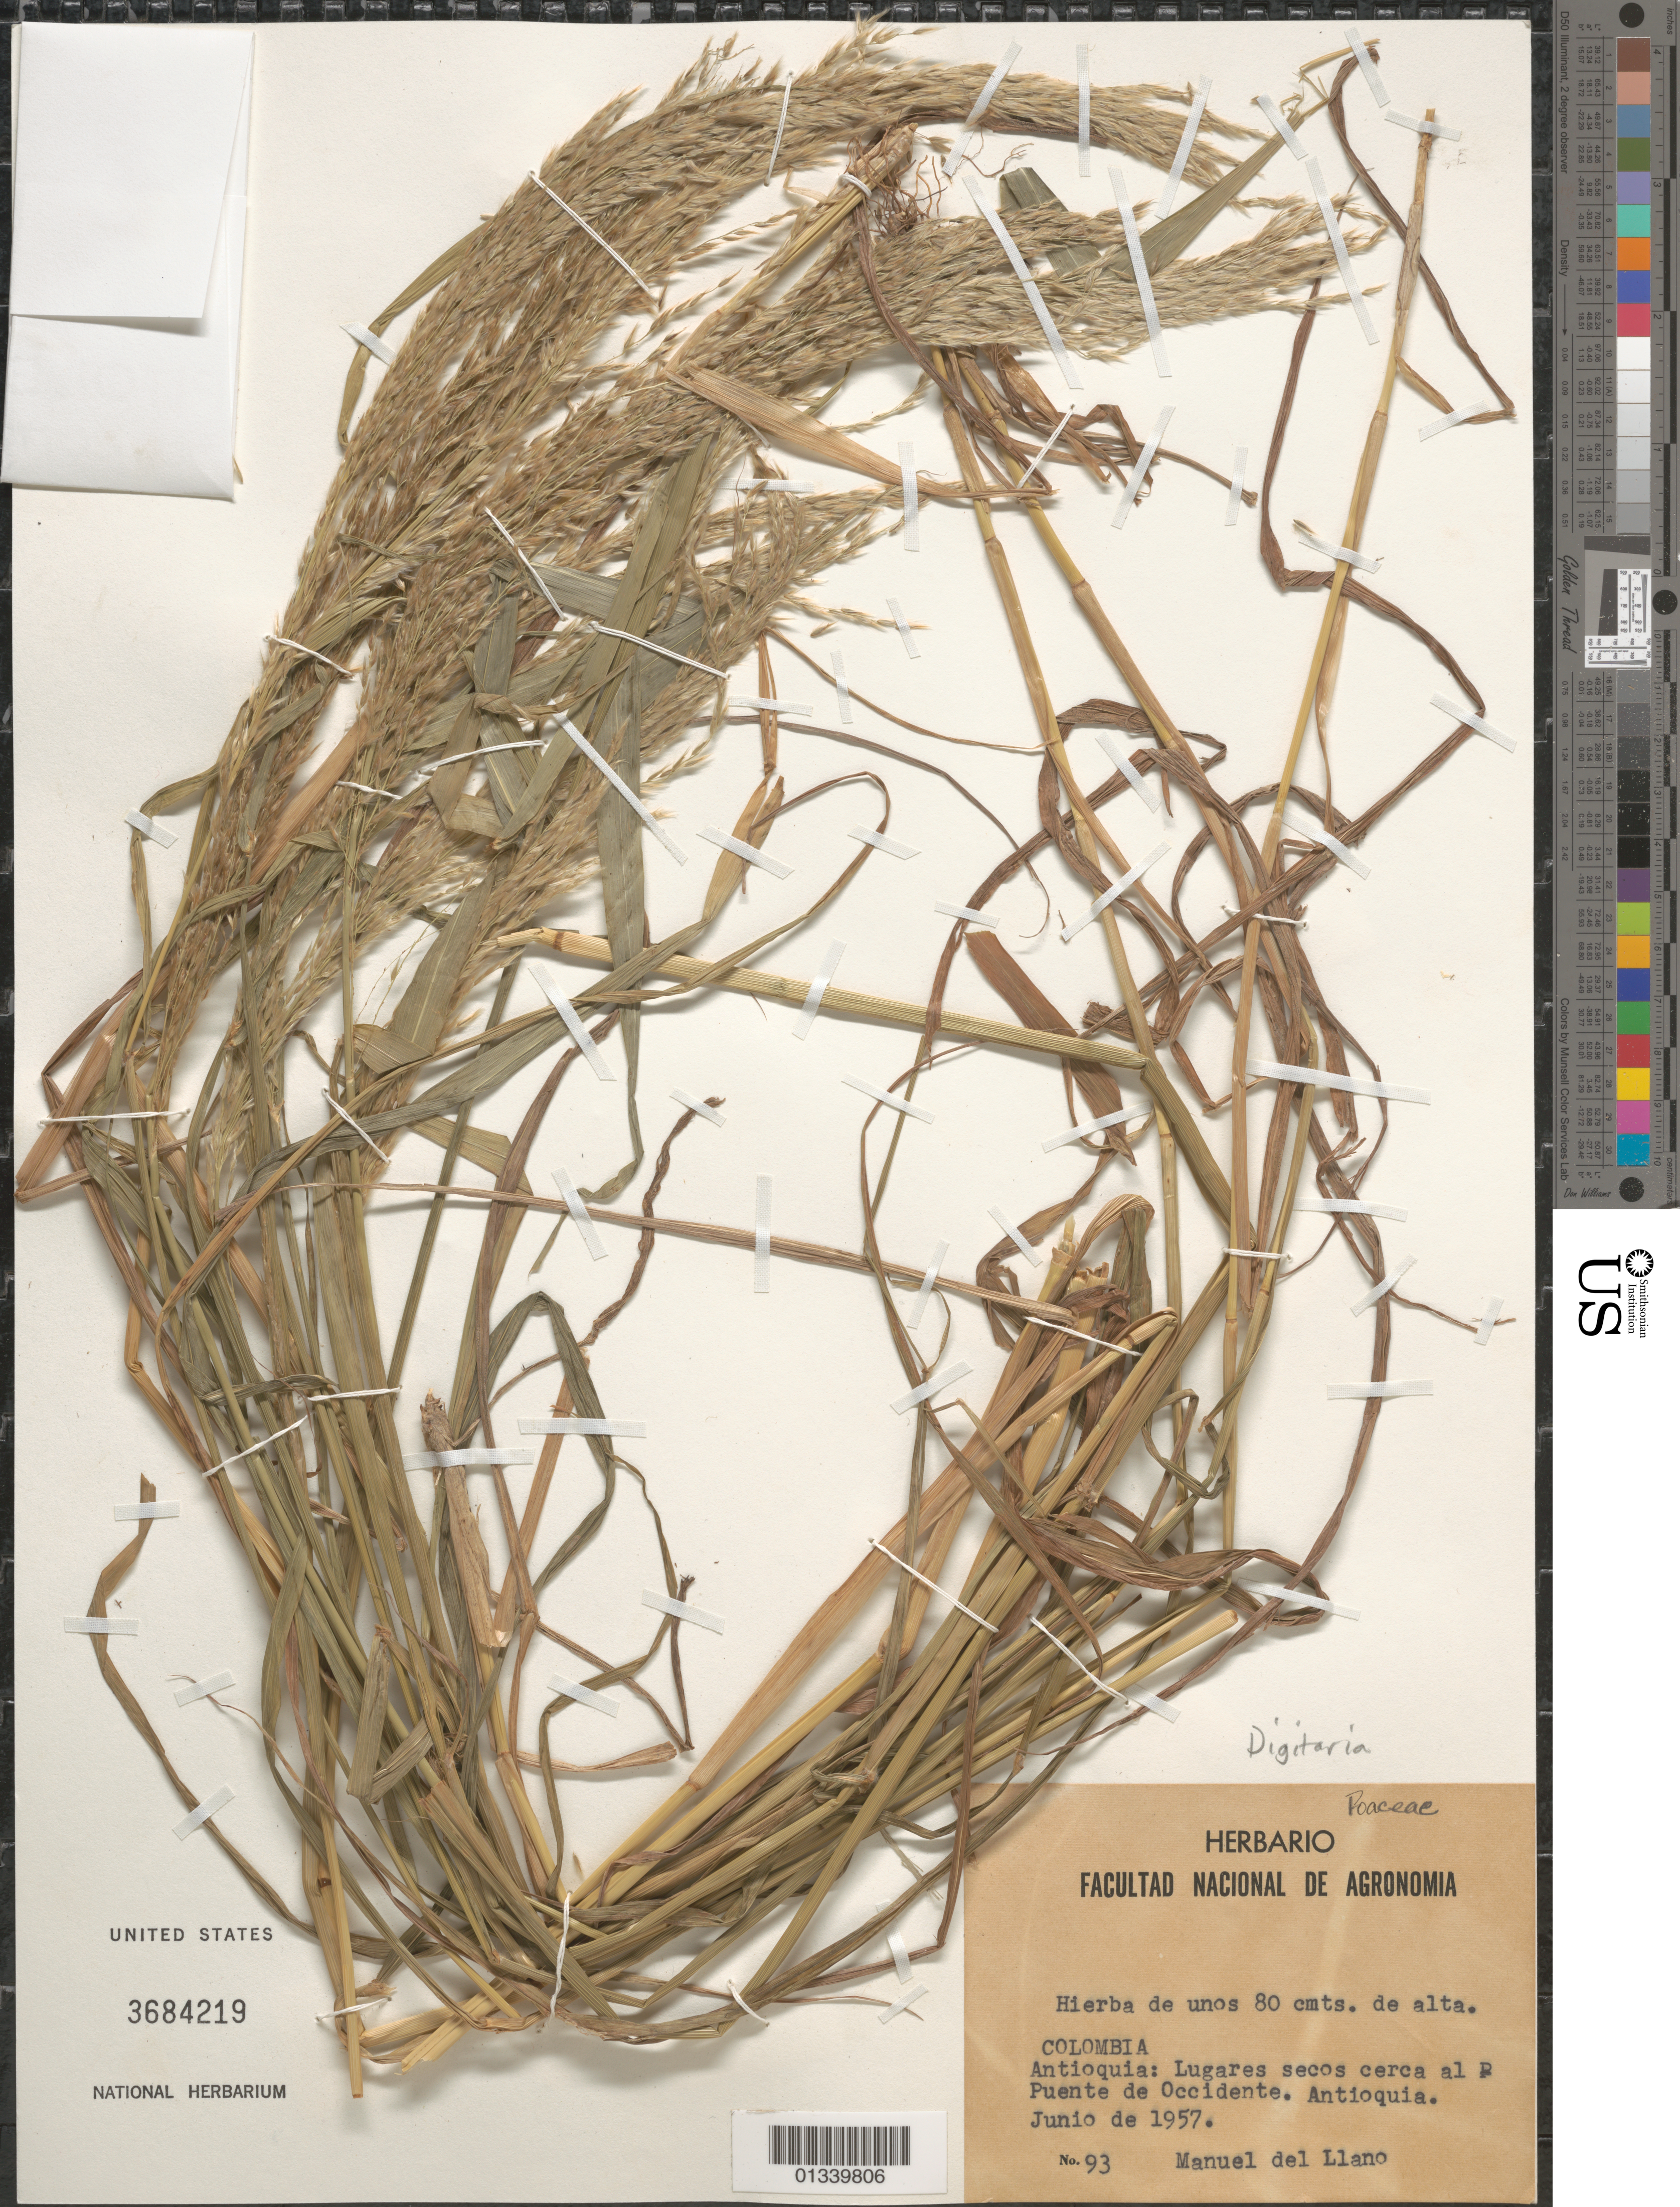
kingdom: Plantae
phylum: Tracheophyta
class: Liliopsida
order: Poales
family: Poaceae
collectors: M. d. Llano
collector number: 93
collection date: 1957-06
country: Colombia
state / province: Antioquia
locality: Lugares secos cerca al Puente de Occidente.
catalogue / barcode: US 3684219